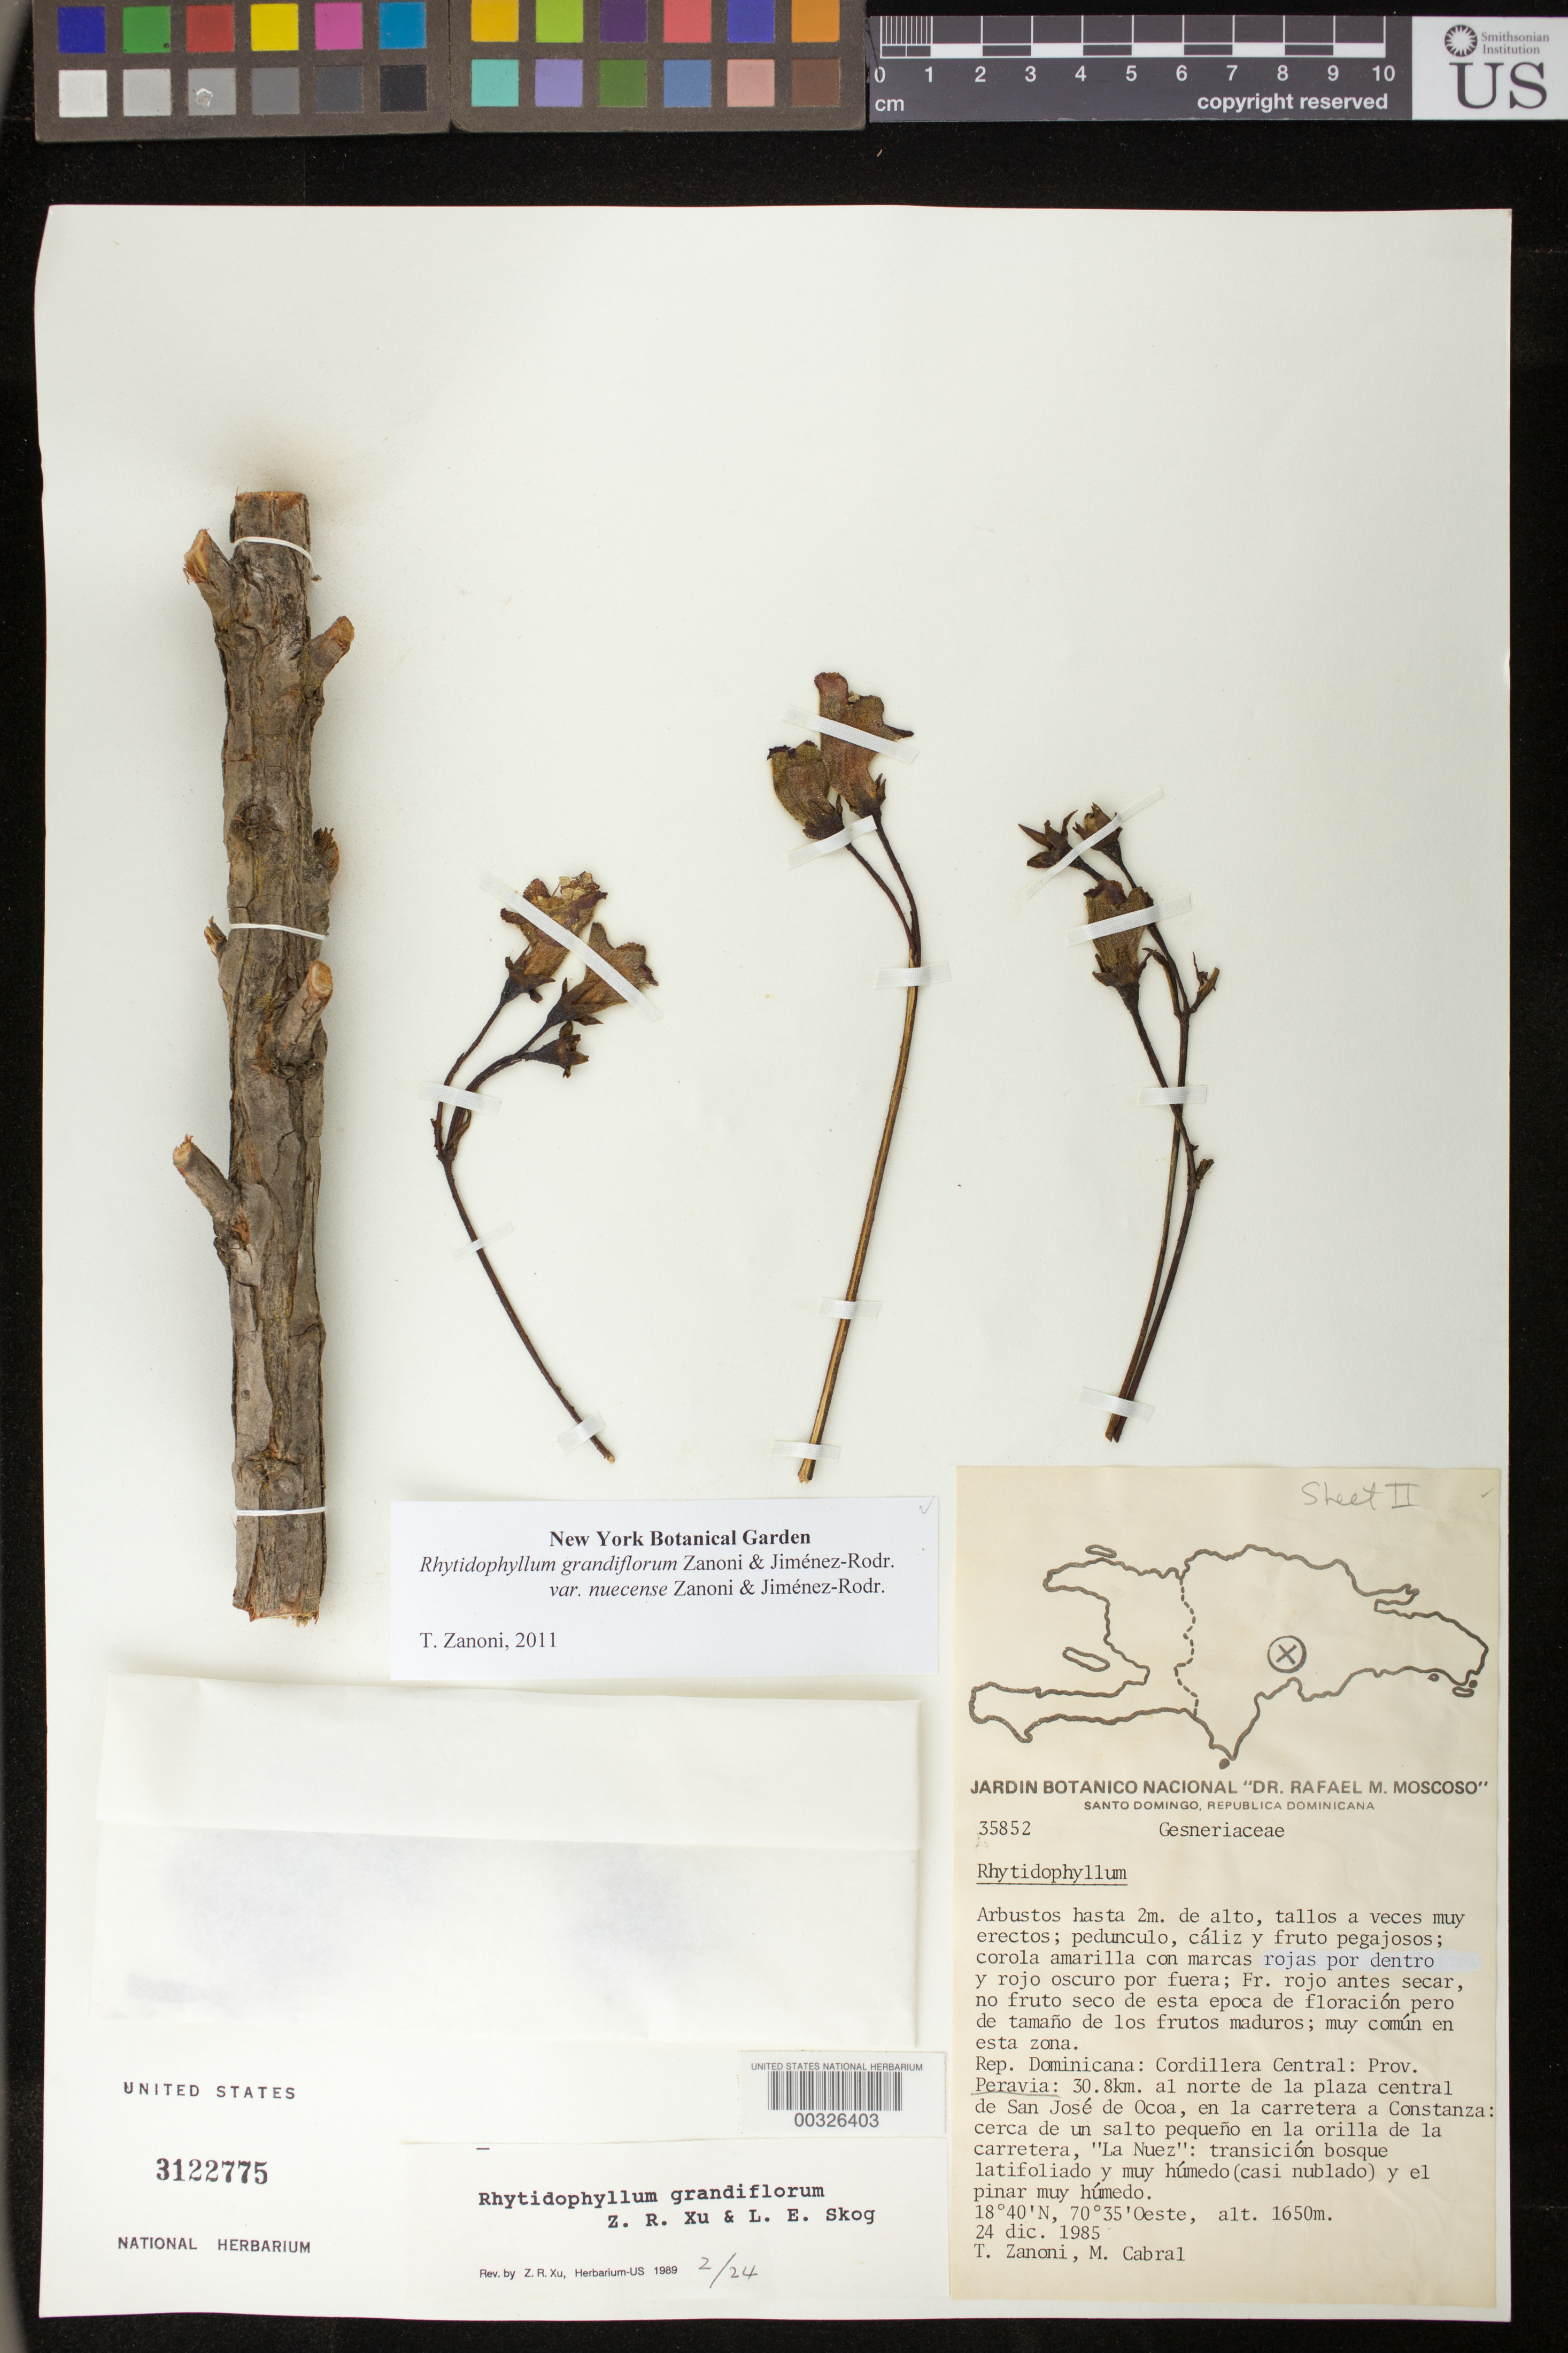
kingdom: Plantae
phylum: Tracheophyta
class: Magnoliopsida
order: Lamiales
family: Gesneriaceae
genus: Rhytidophyllum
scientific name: Rhytidophyllum grandiflorum var. nuecense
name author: Zanoni & Jiménez Rodr.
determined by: Zanoni, T. A., (NY), New York Botanical Garden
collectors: T. A. Zanoni & M. Cabral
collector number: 35852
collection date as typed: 24 Dec 1985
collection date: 1985-12-24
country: Dominican Republic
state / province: Peravia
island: Hispaniola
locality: Cordillera Central, 30.8 km N of la plaza central de San Jose de Ocoa, on highway to Constanza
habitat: Forest ...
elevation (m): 1650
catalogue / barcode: US 3122775